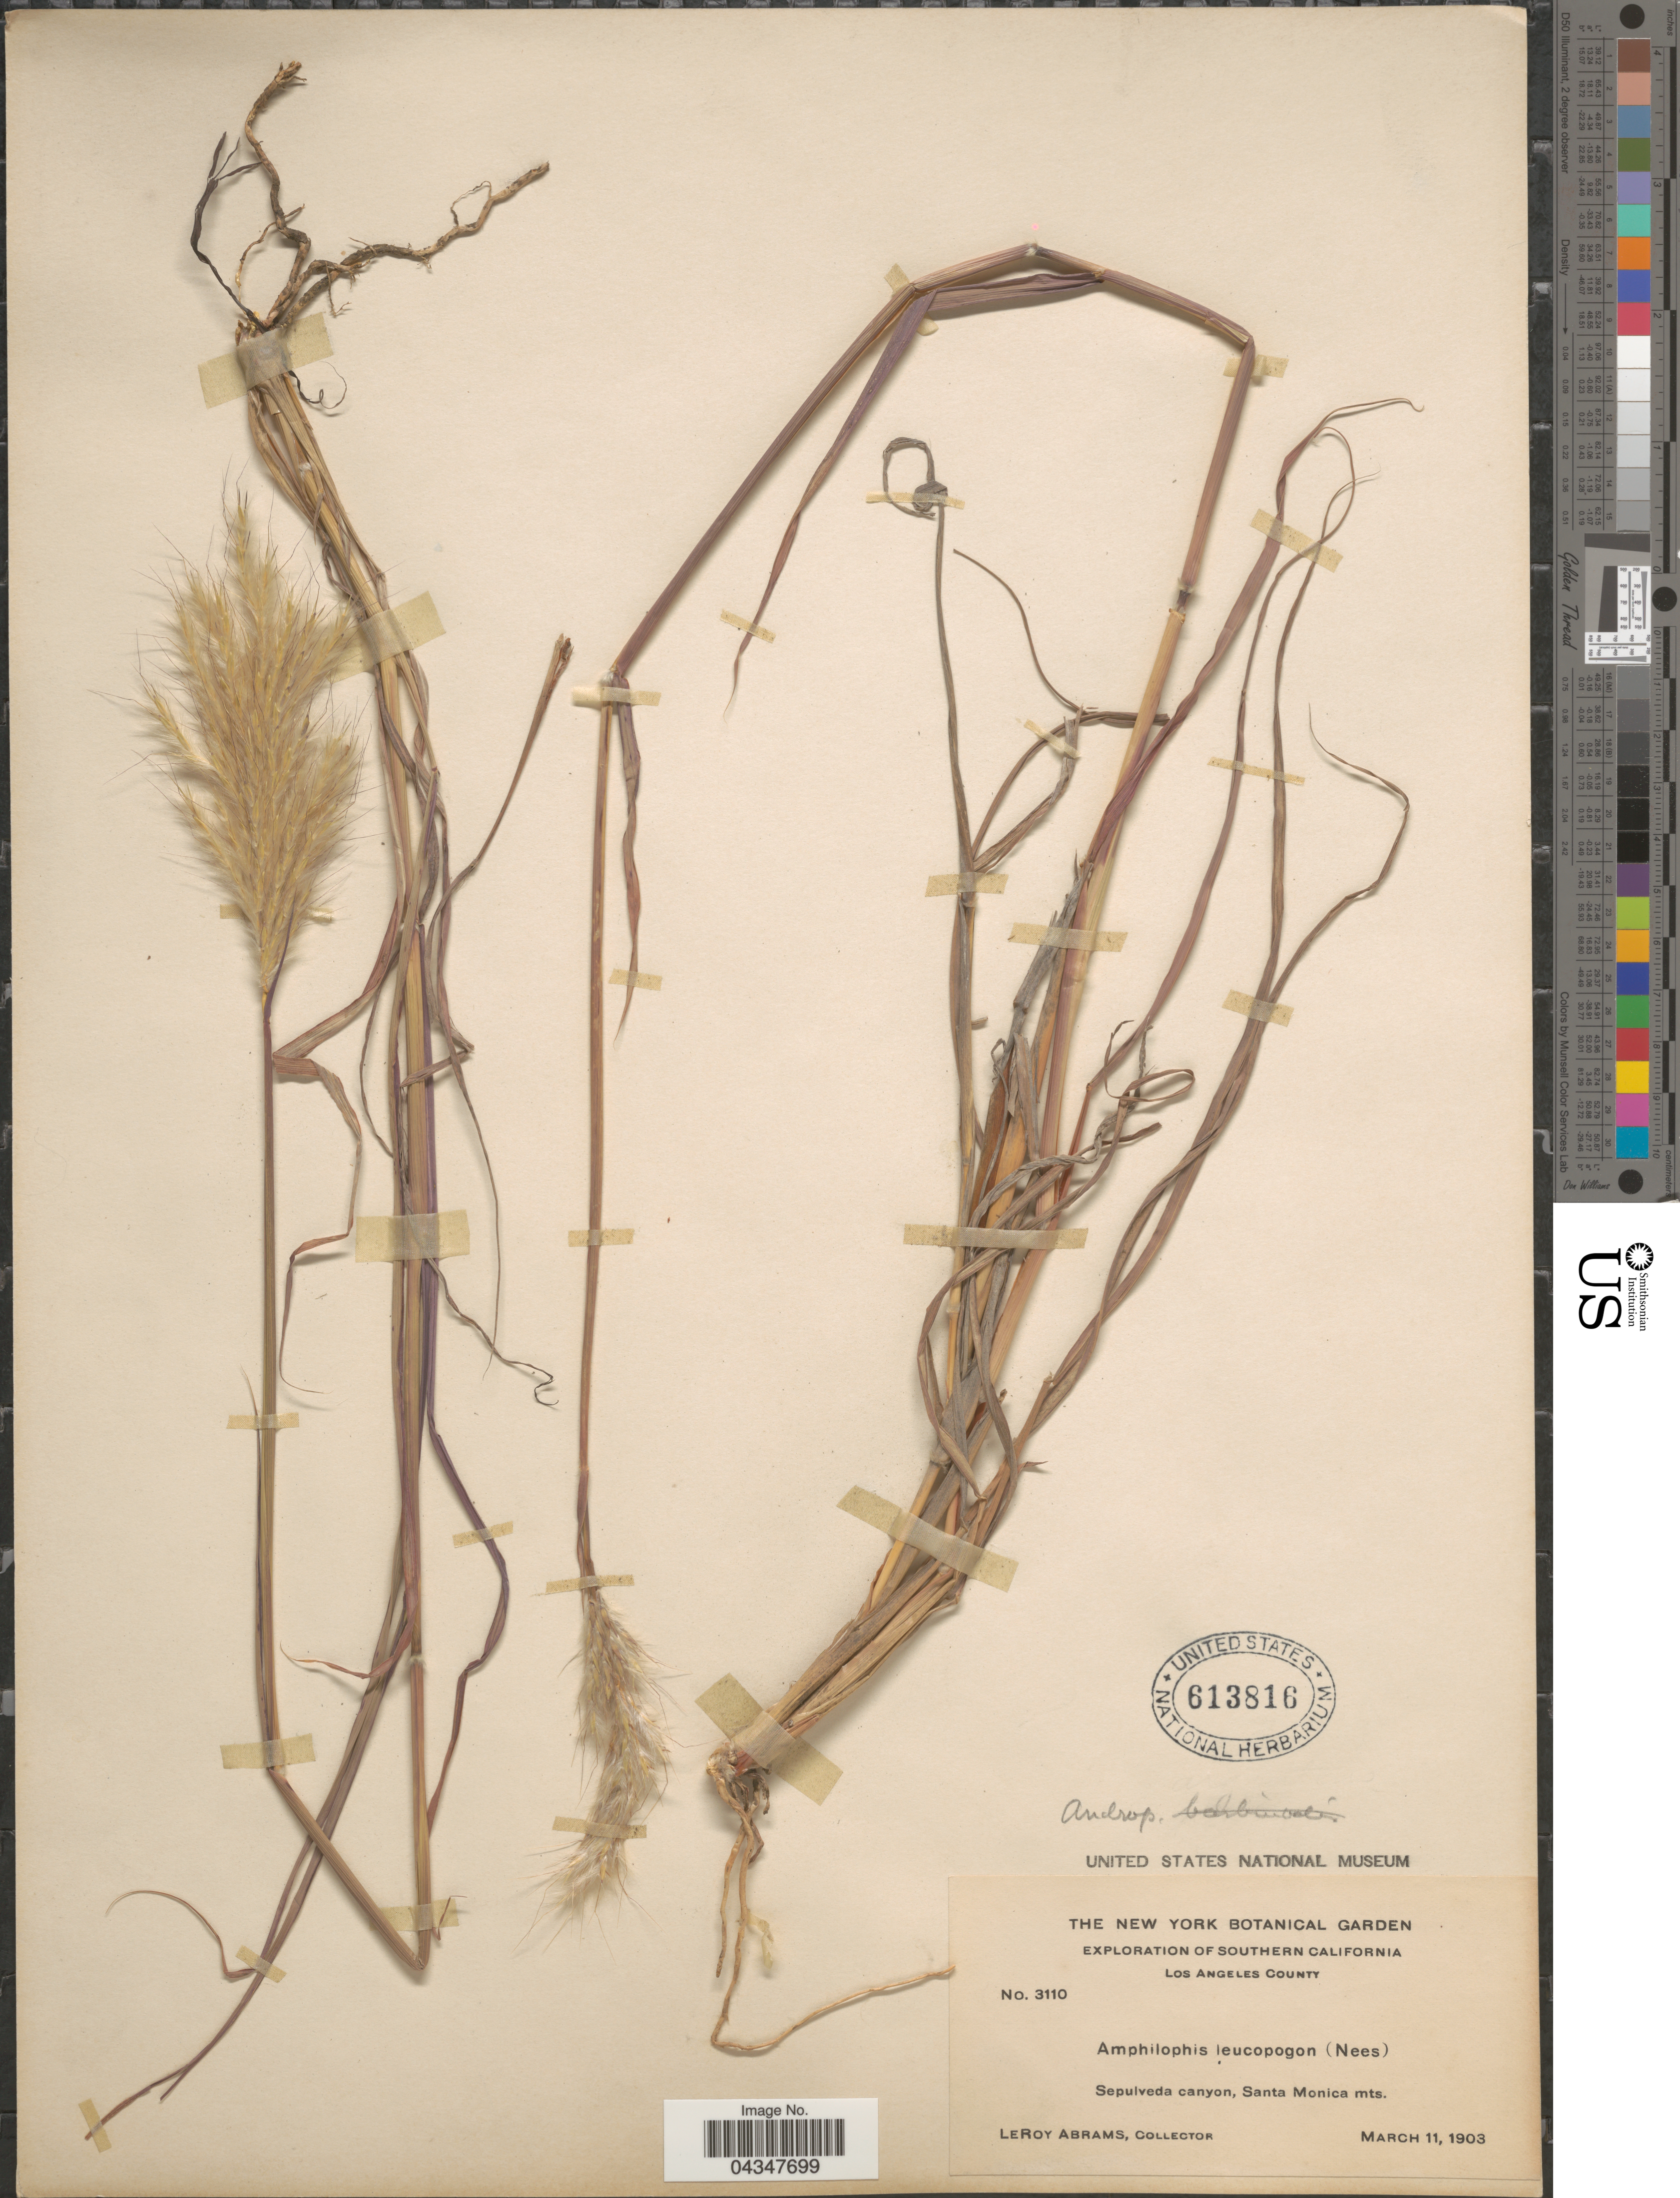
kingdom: Plantae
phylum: Tracheophyta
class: Liliopsida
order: Poales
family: Poaceae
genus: Bothriochloa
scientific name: Bothriochloa barbinodis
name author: (Lag.) Herter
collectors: L. Abrams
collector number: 3110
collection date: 1903-03-11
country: United States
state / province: California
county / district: Los Angeles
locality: Exploration Of Southern California. Los Angeles County. Sepulveda canyon, Santa Monica mts.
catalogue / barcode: US 613816